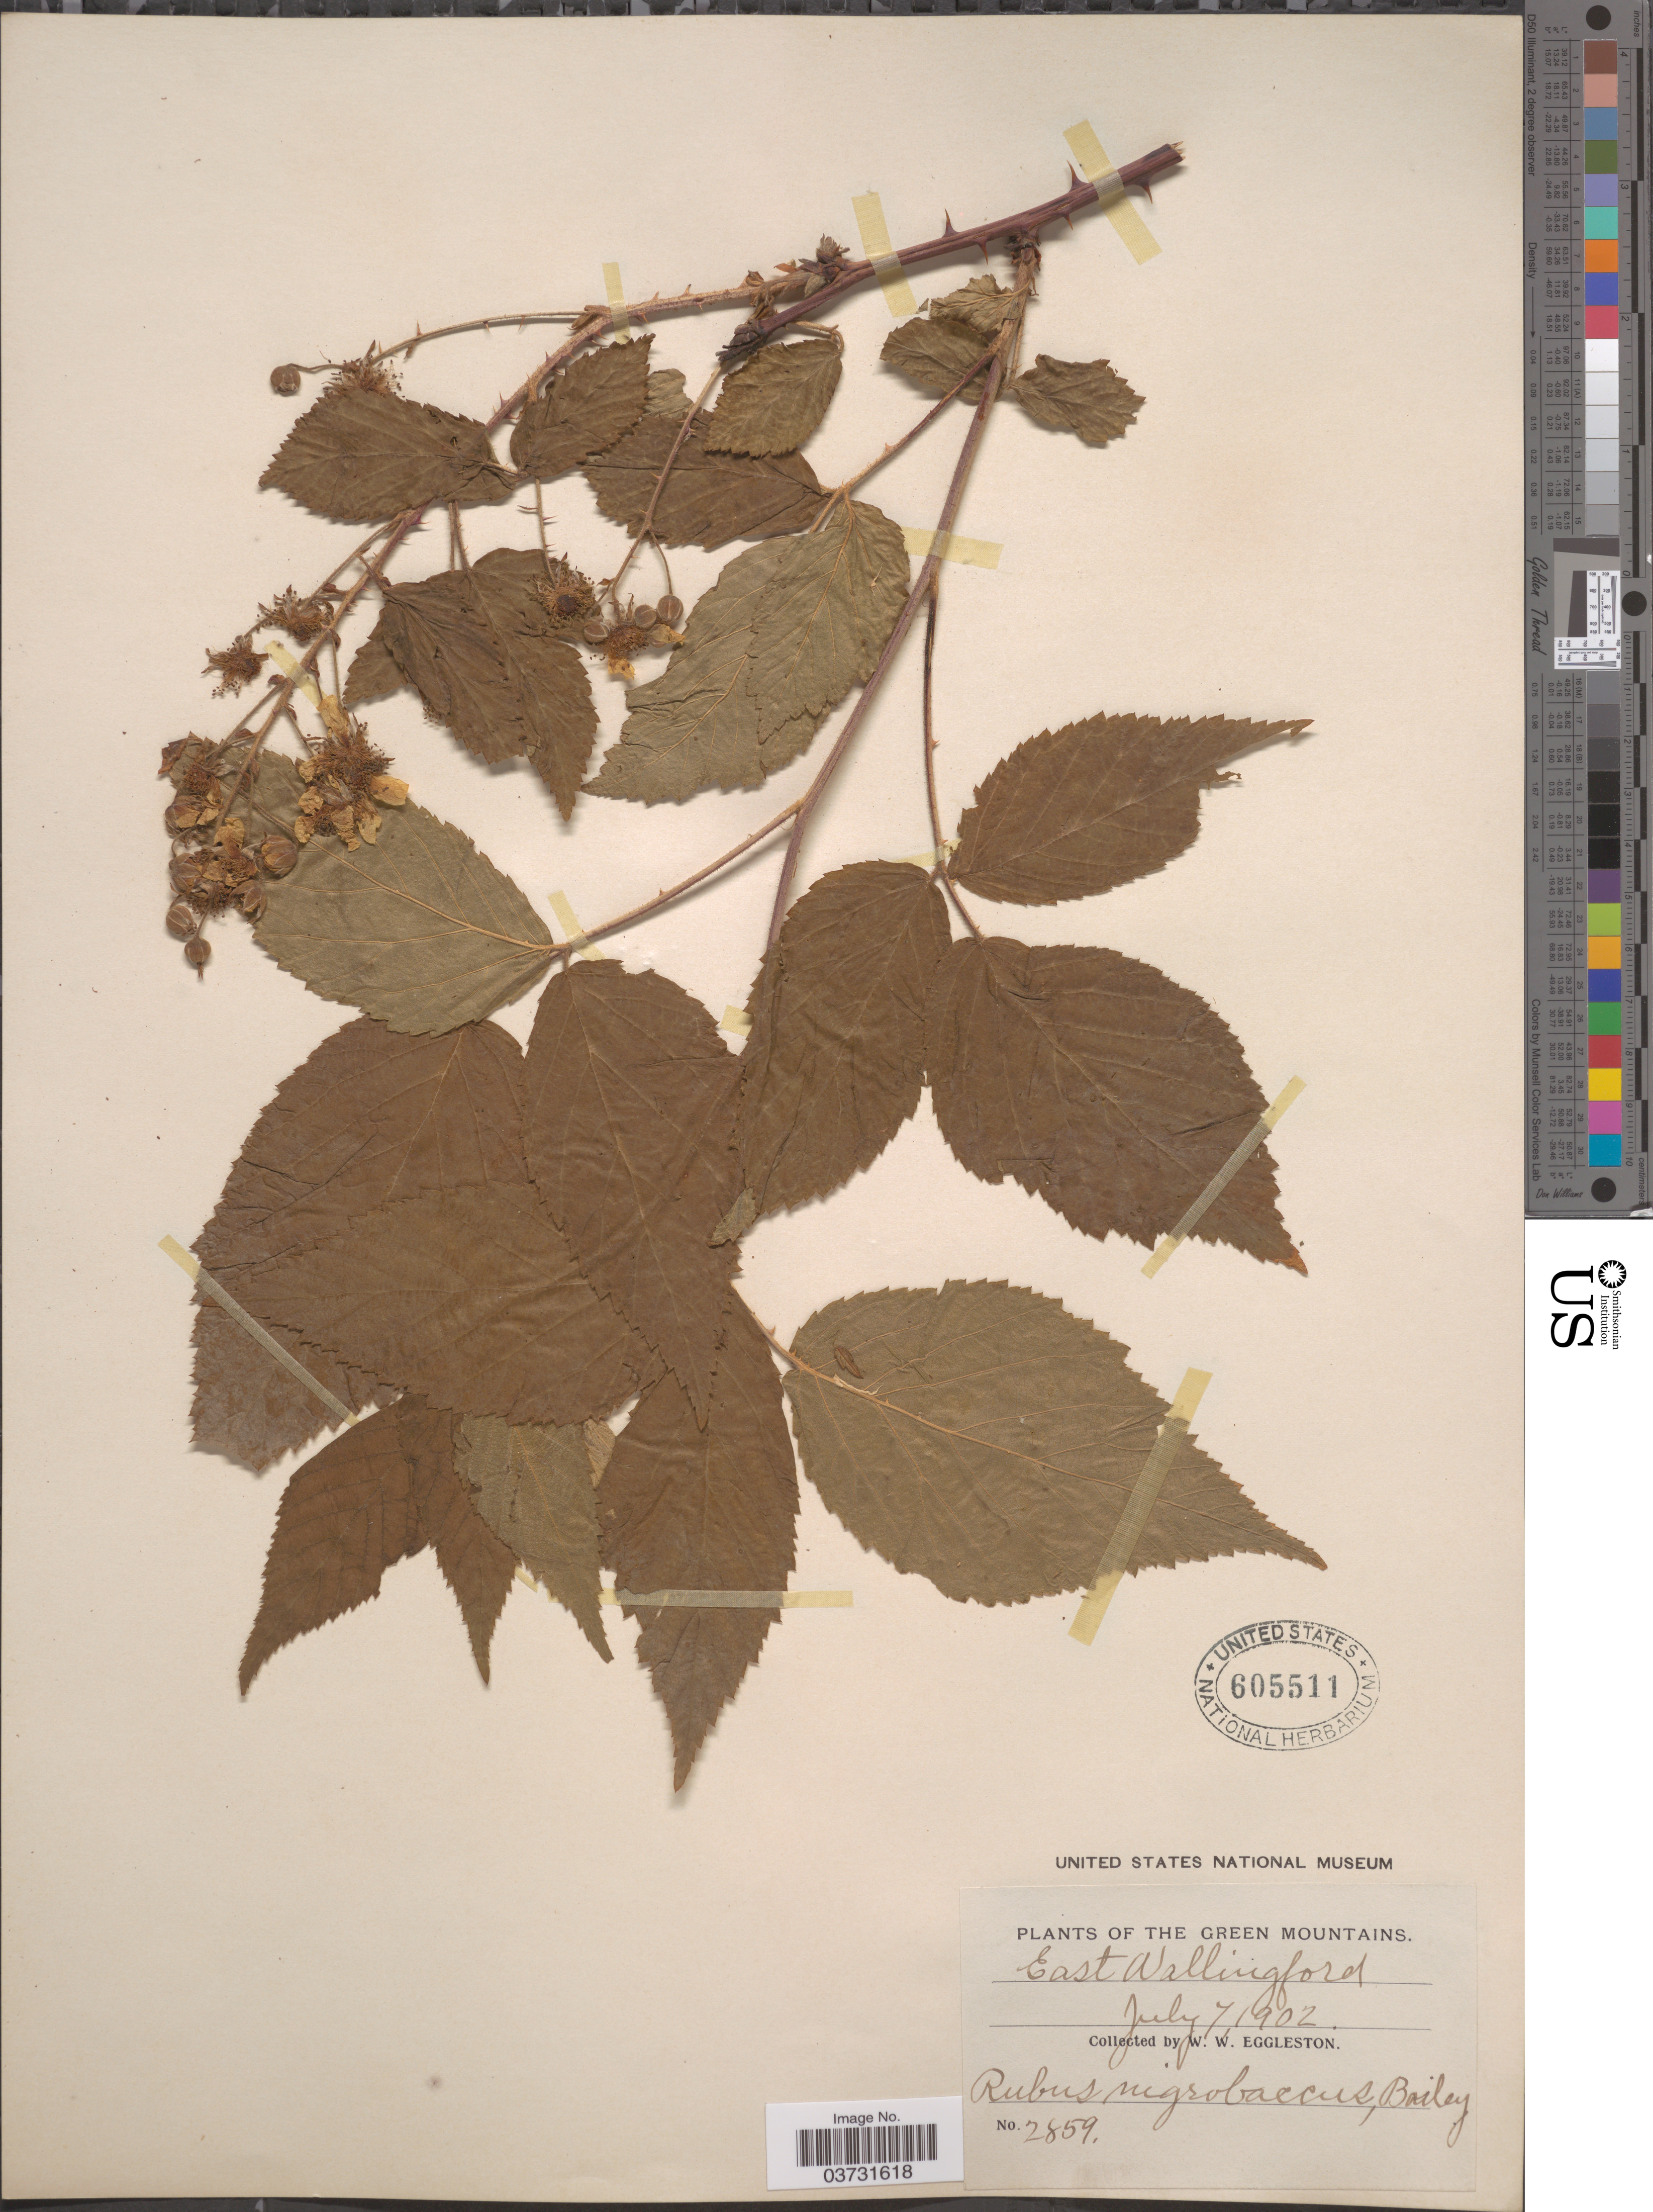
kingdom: Plantae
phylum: Tracheophyta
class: Magnoliopsida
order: Rosales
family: Rosaceae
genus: Rubus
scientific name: Rubus nigrobaccus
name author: L.H. Bailey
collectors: W. W. Eggleston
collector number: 2859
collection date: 1902-07-07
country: United States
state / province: Vermont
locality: The Green Mountains. East Wallingford.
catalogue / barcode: US 605511